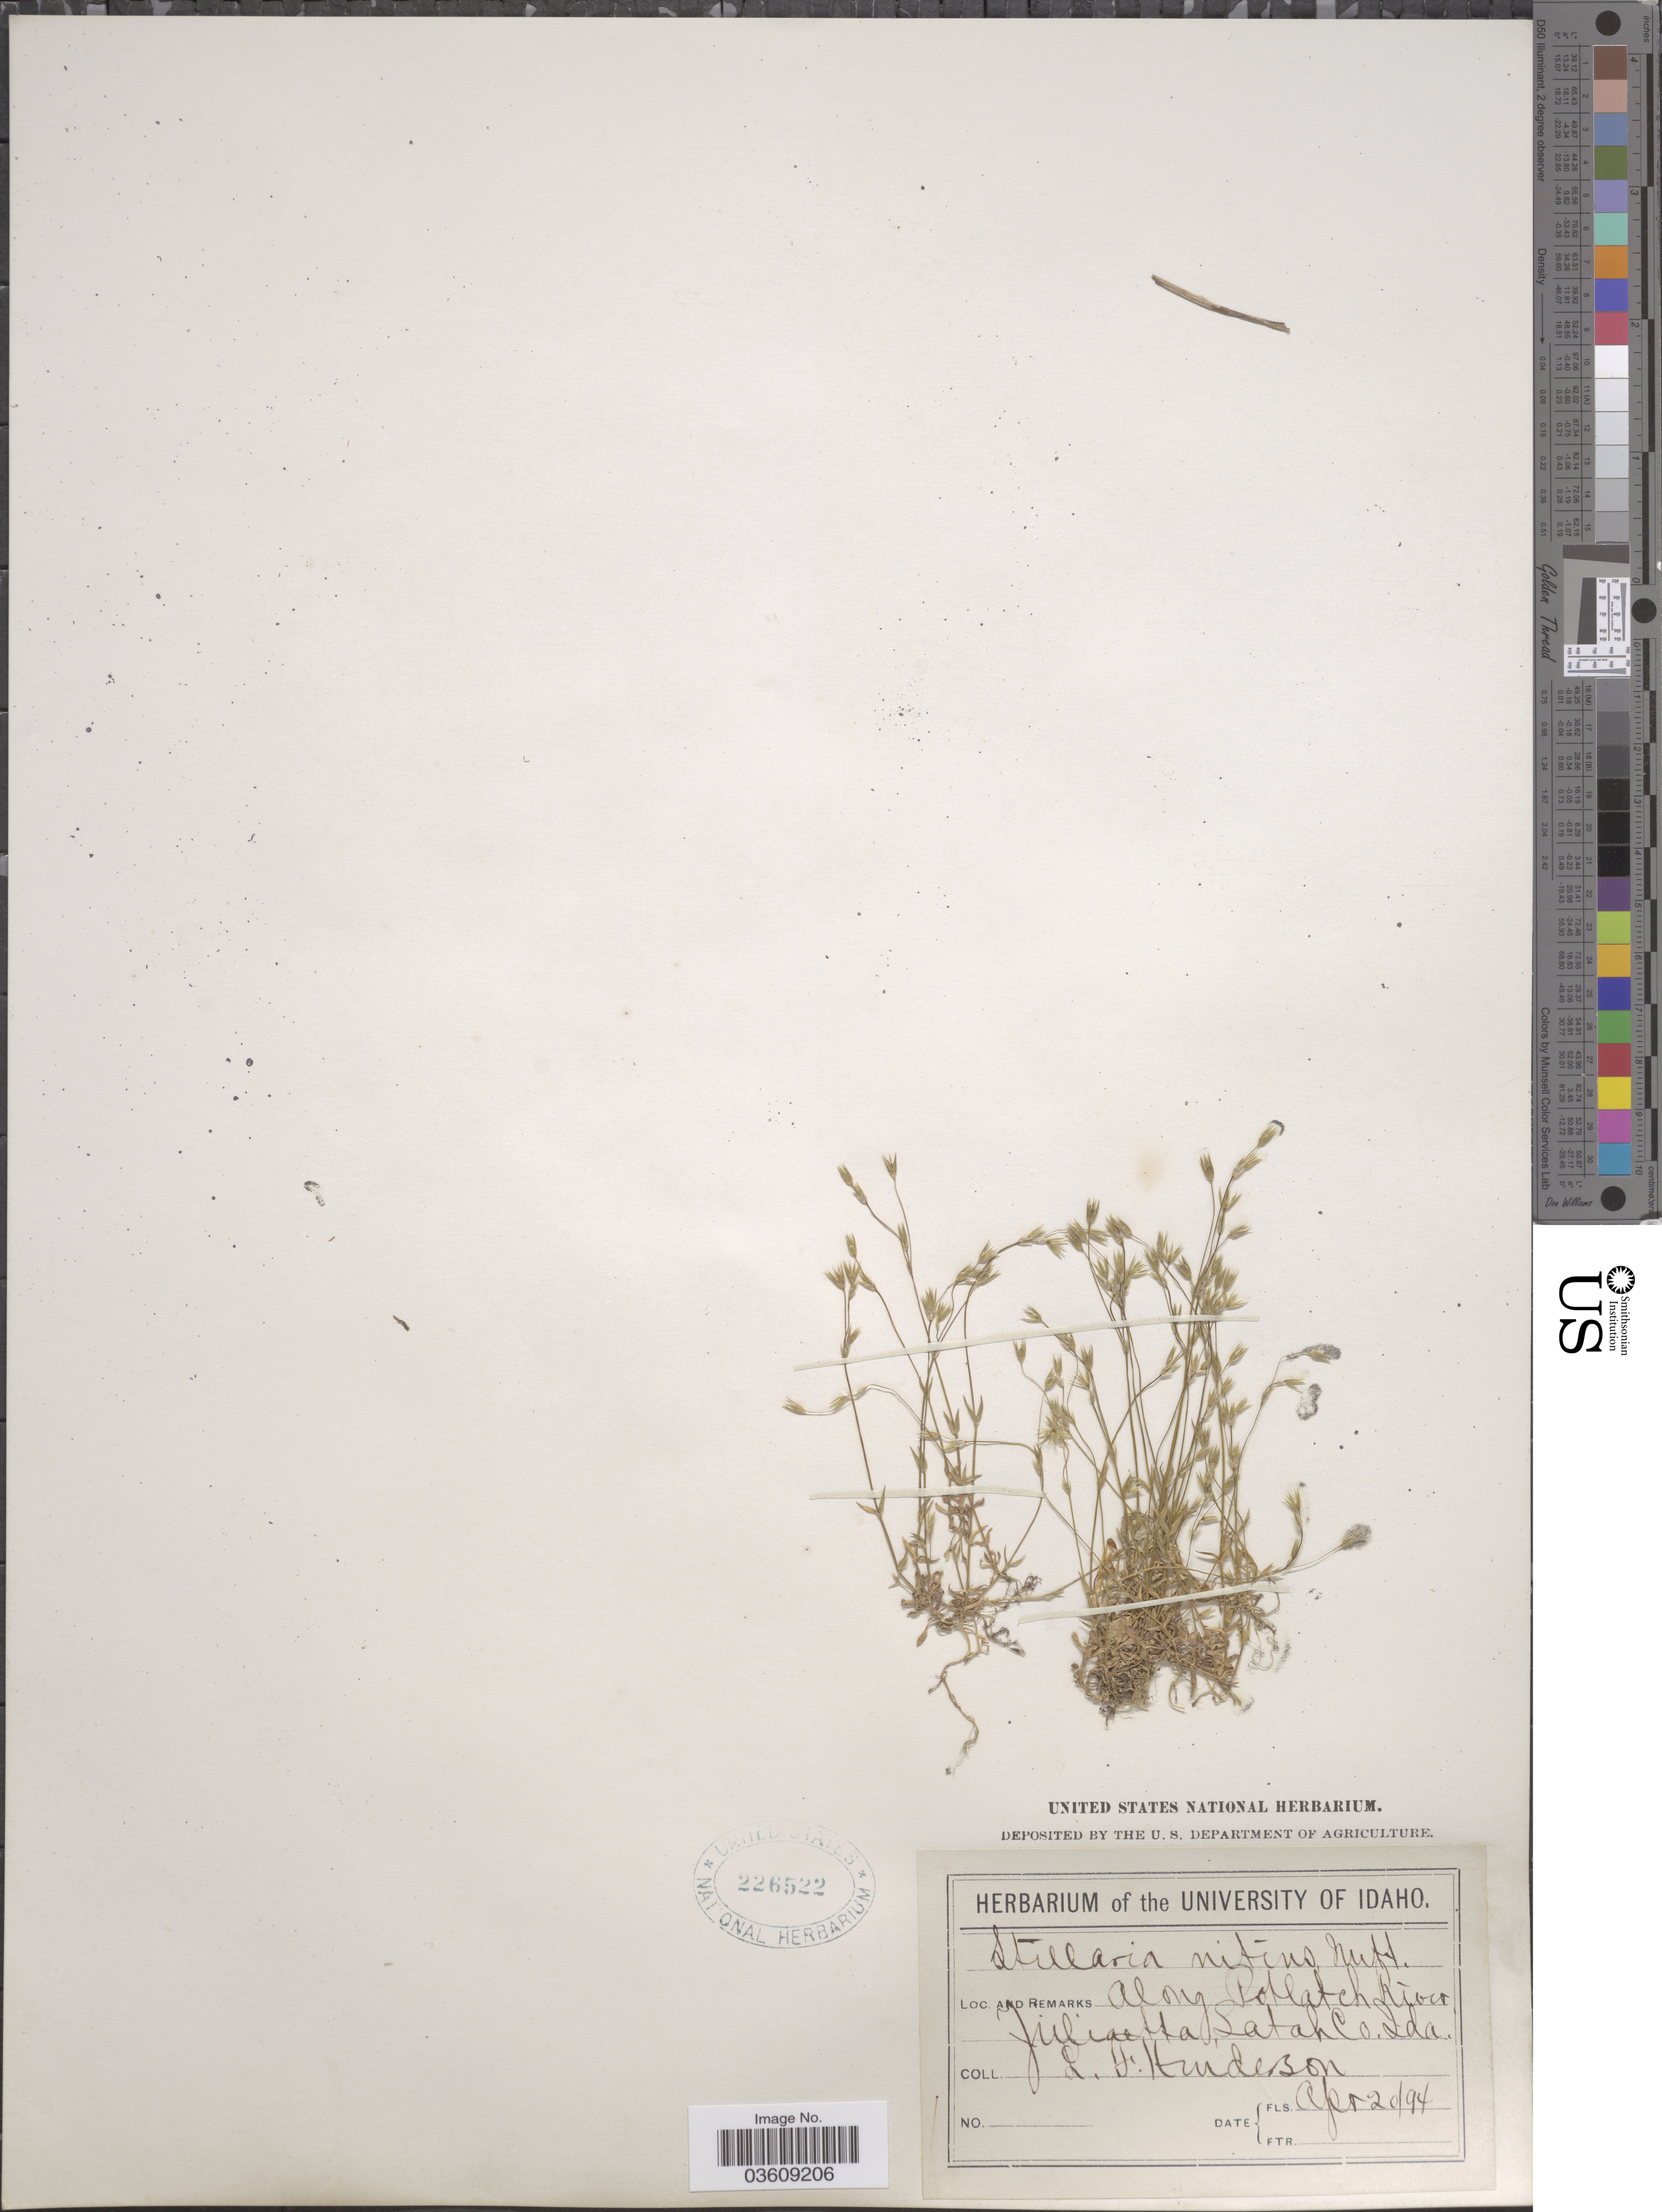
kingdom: Plantae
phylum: Tracheophyta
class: Magnoliopsida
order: Caryophyllales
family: Caryophyllaceae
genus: Stellaria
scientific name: Stellaria nitens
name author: Nutt.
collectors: L. Henderson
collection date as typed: Transcribed d/m/y: 20/4/94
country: United States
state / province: Idaho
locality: Along Potlatch River Juliaetta, Latah Co.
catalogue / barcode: US 226522